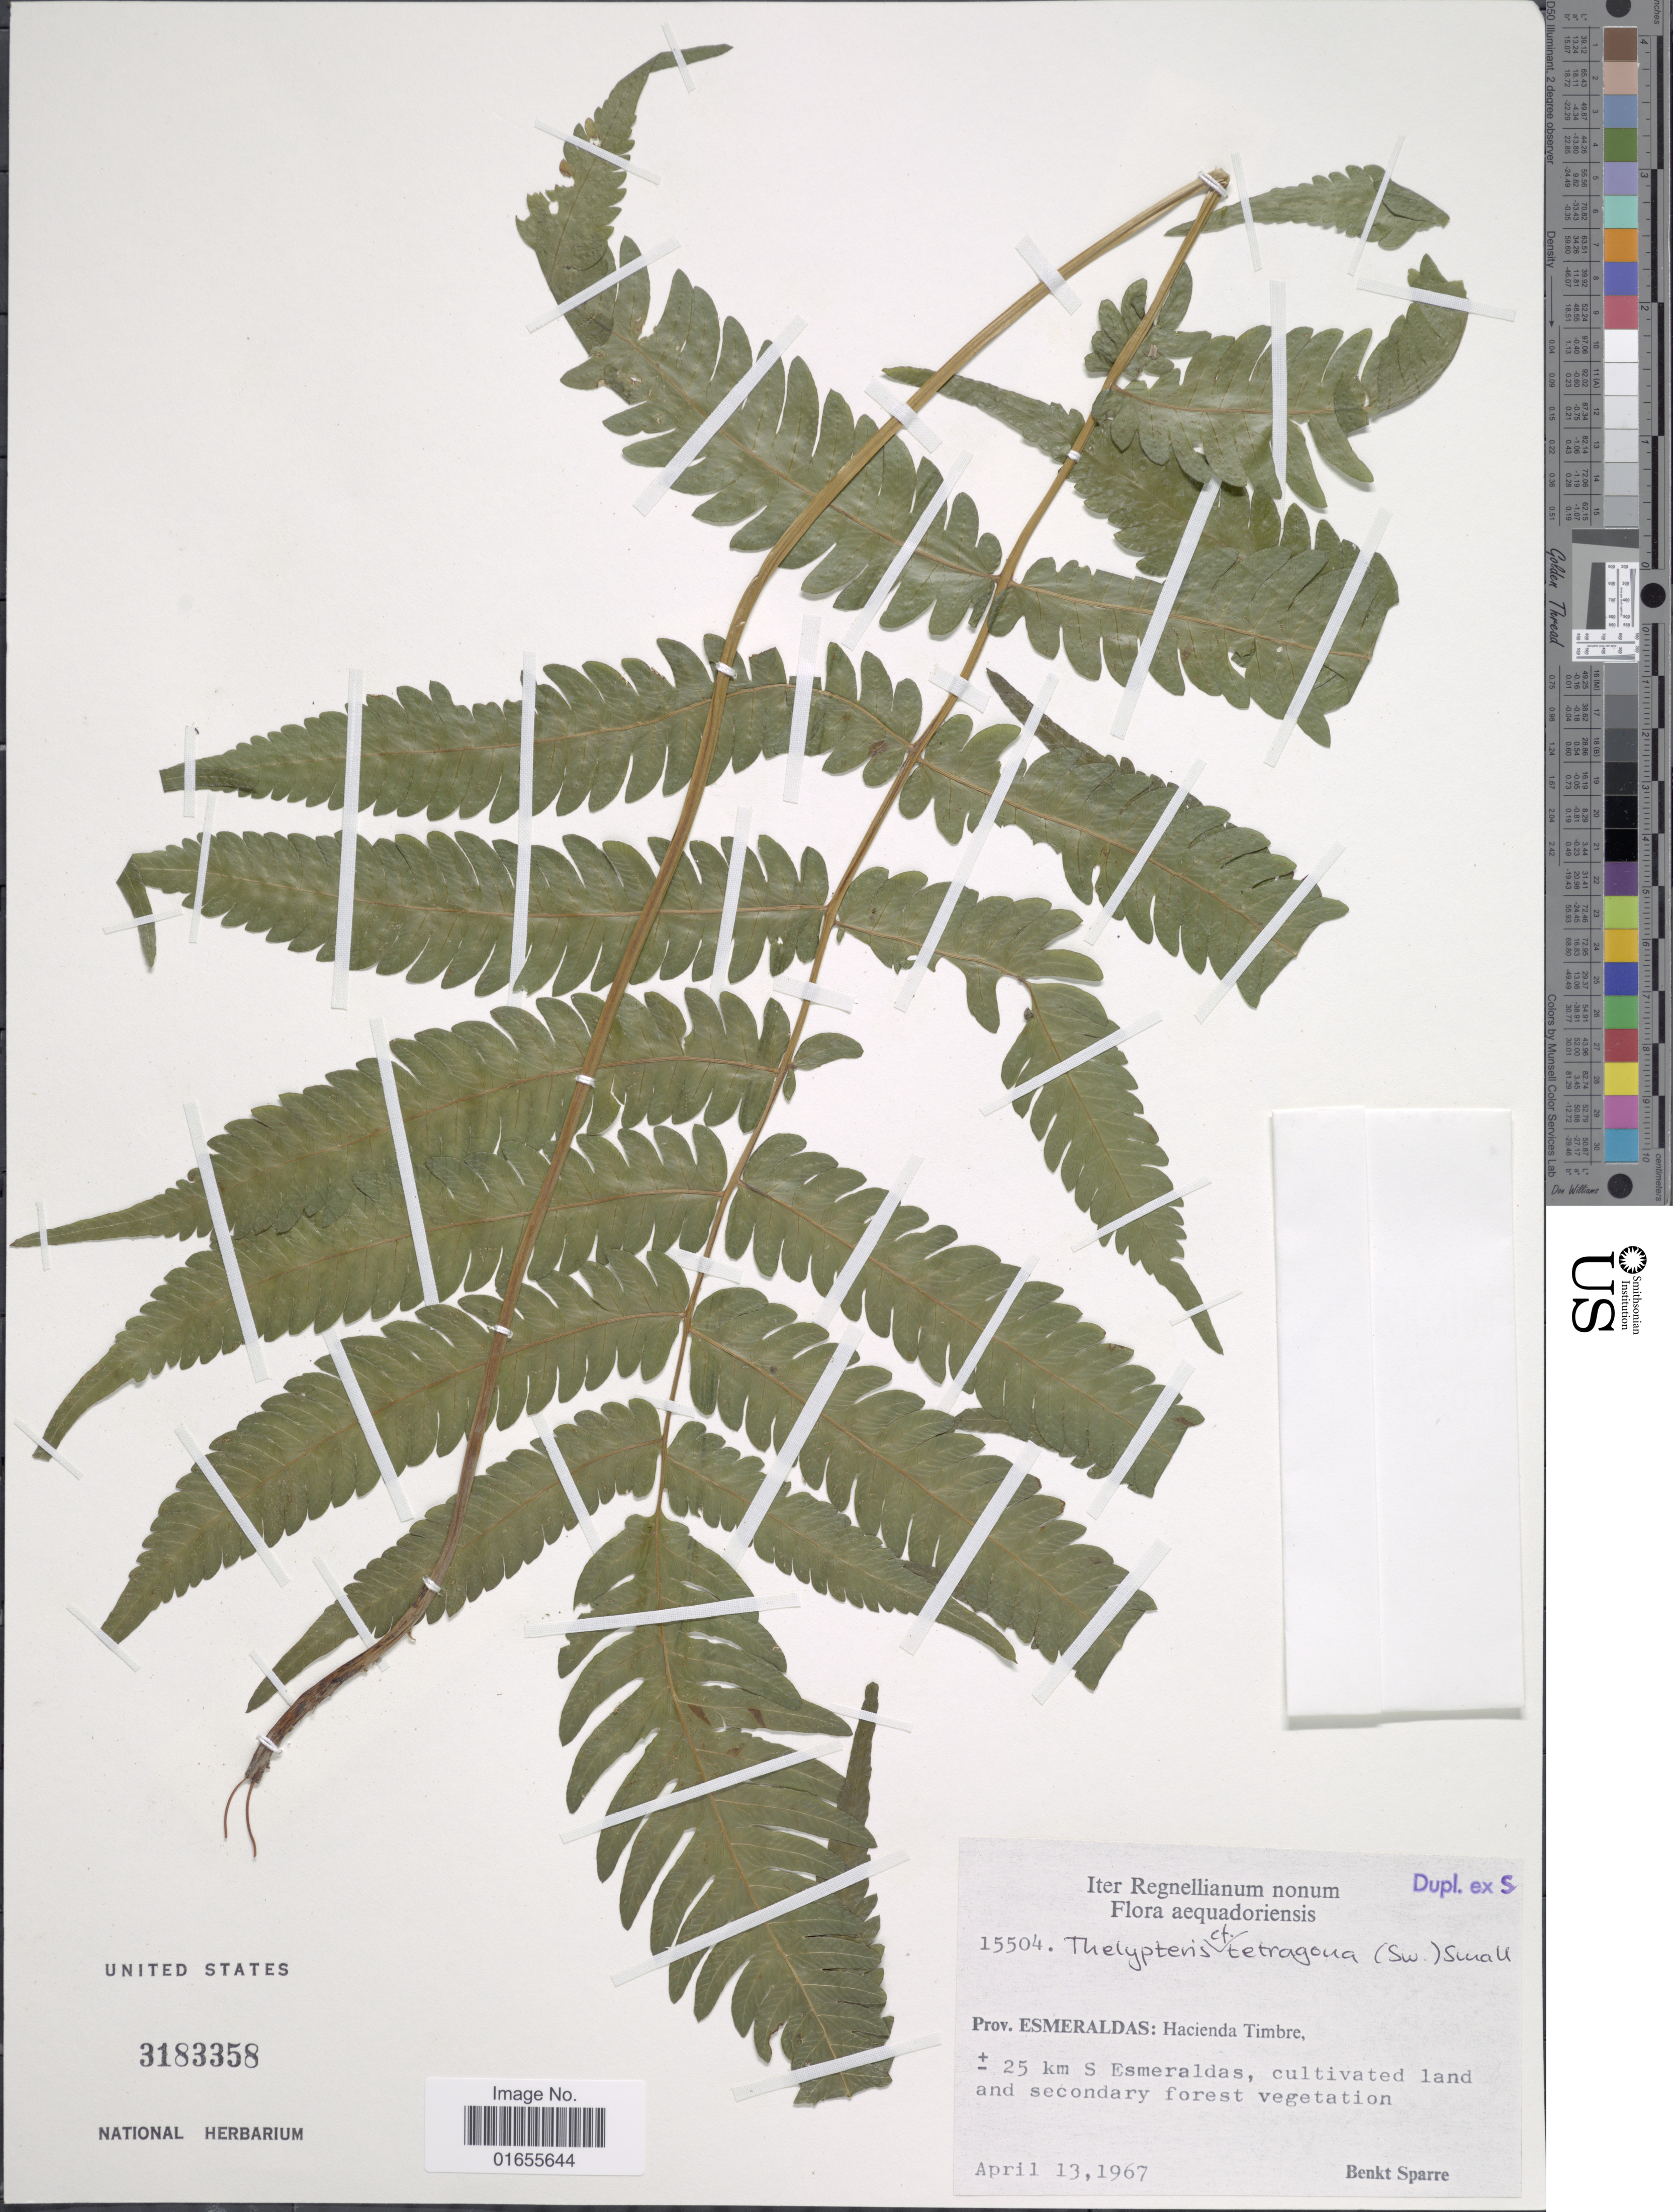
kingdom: Plantae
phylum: Tracheophyta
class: Polypodiopsida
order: Polypodiales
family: Thelypteridaceae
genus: Goniopteris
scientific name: Goniopteris tetragona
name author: (C. Presl) Sw.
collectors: B. Sparre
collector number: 15504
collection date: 1967-04-13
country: Ecuador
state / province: Esmeraldas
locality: Hacienda Timbre, ½ 25 km. S Esmeraldas, cultivated land and secondary forest vegetation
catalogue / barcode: US 3183358